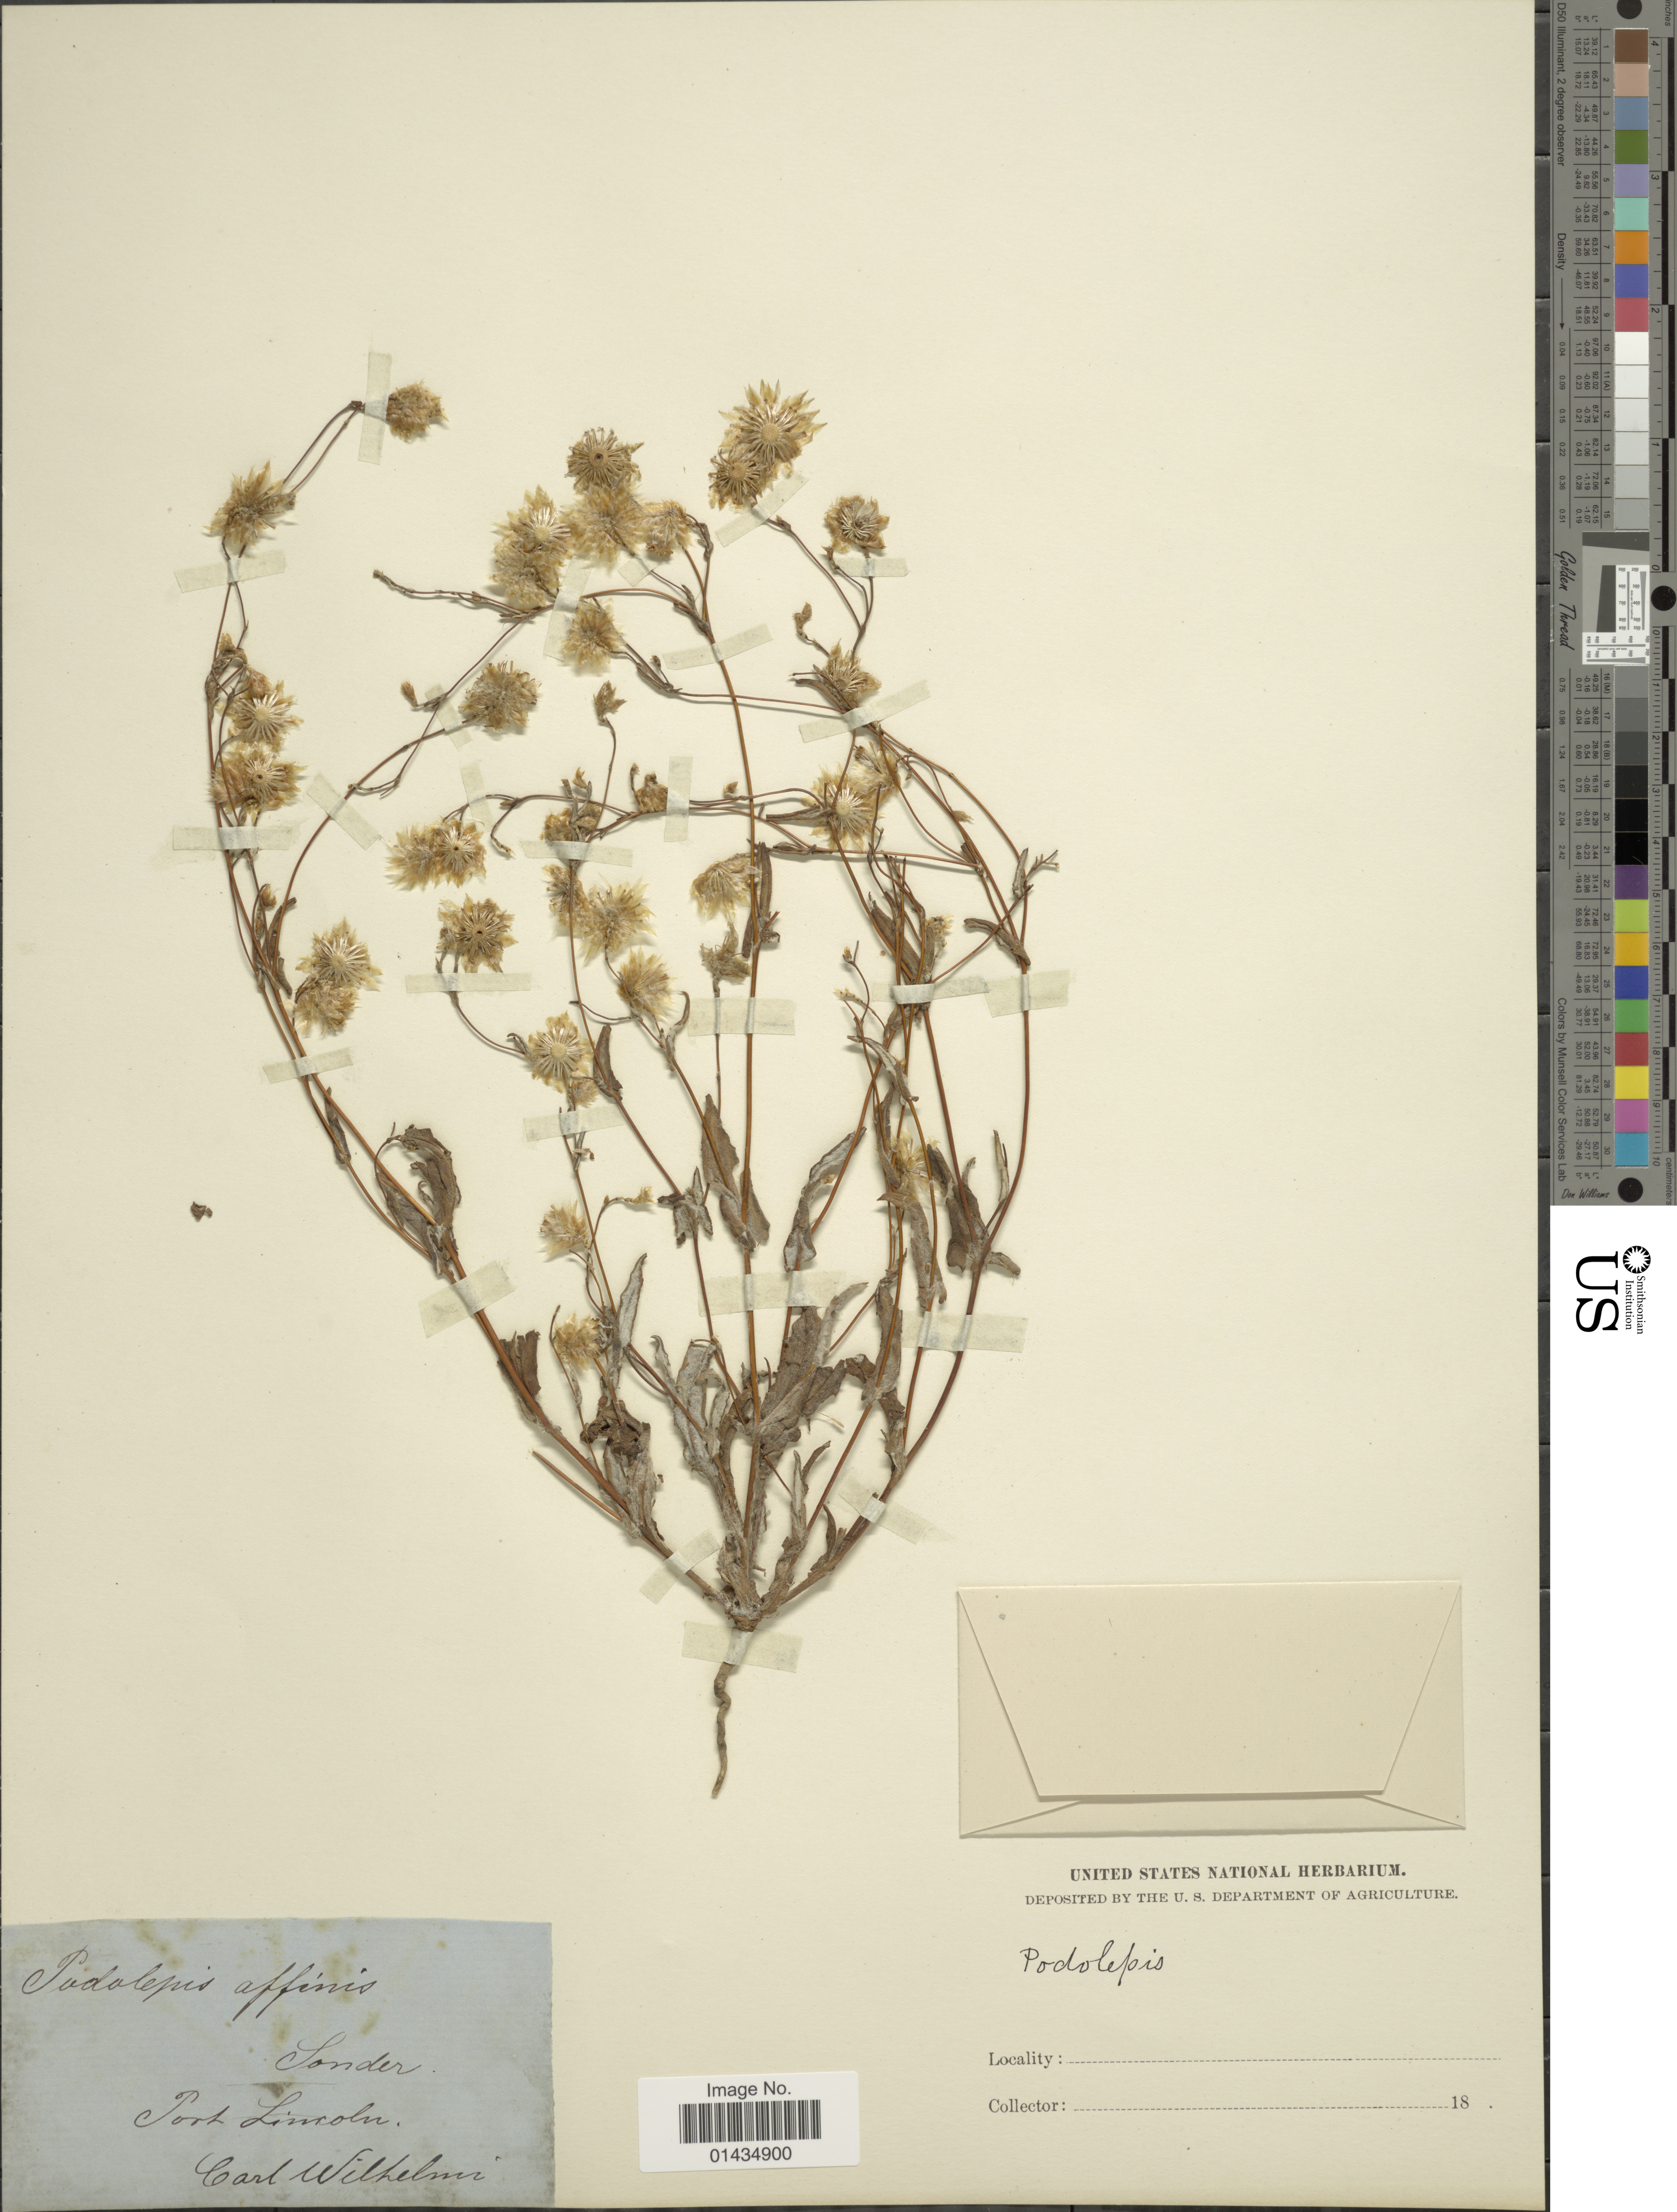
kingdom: Plantae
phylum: Tracheophyta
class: Magnoliopsida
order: Asterales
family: Asteraceae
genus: Podolepis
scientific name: Podolepis affinis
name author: Sond.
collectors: C. Wilhelm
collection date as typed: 18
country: Australia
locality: Port Lincoln